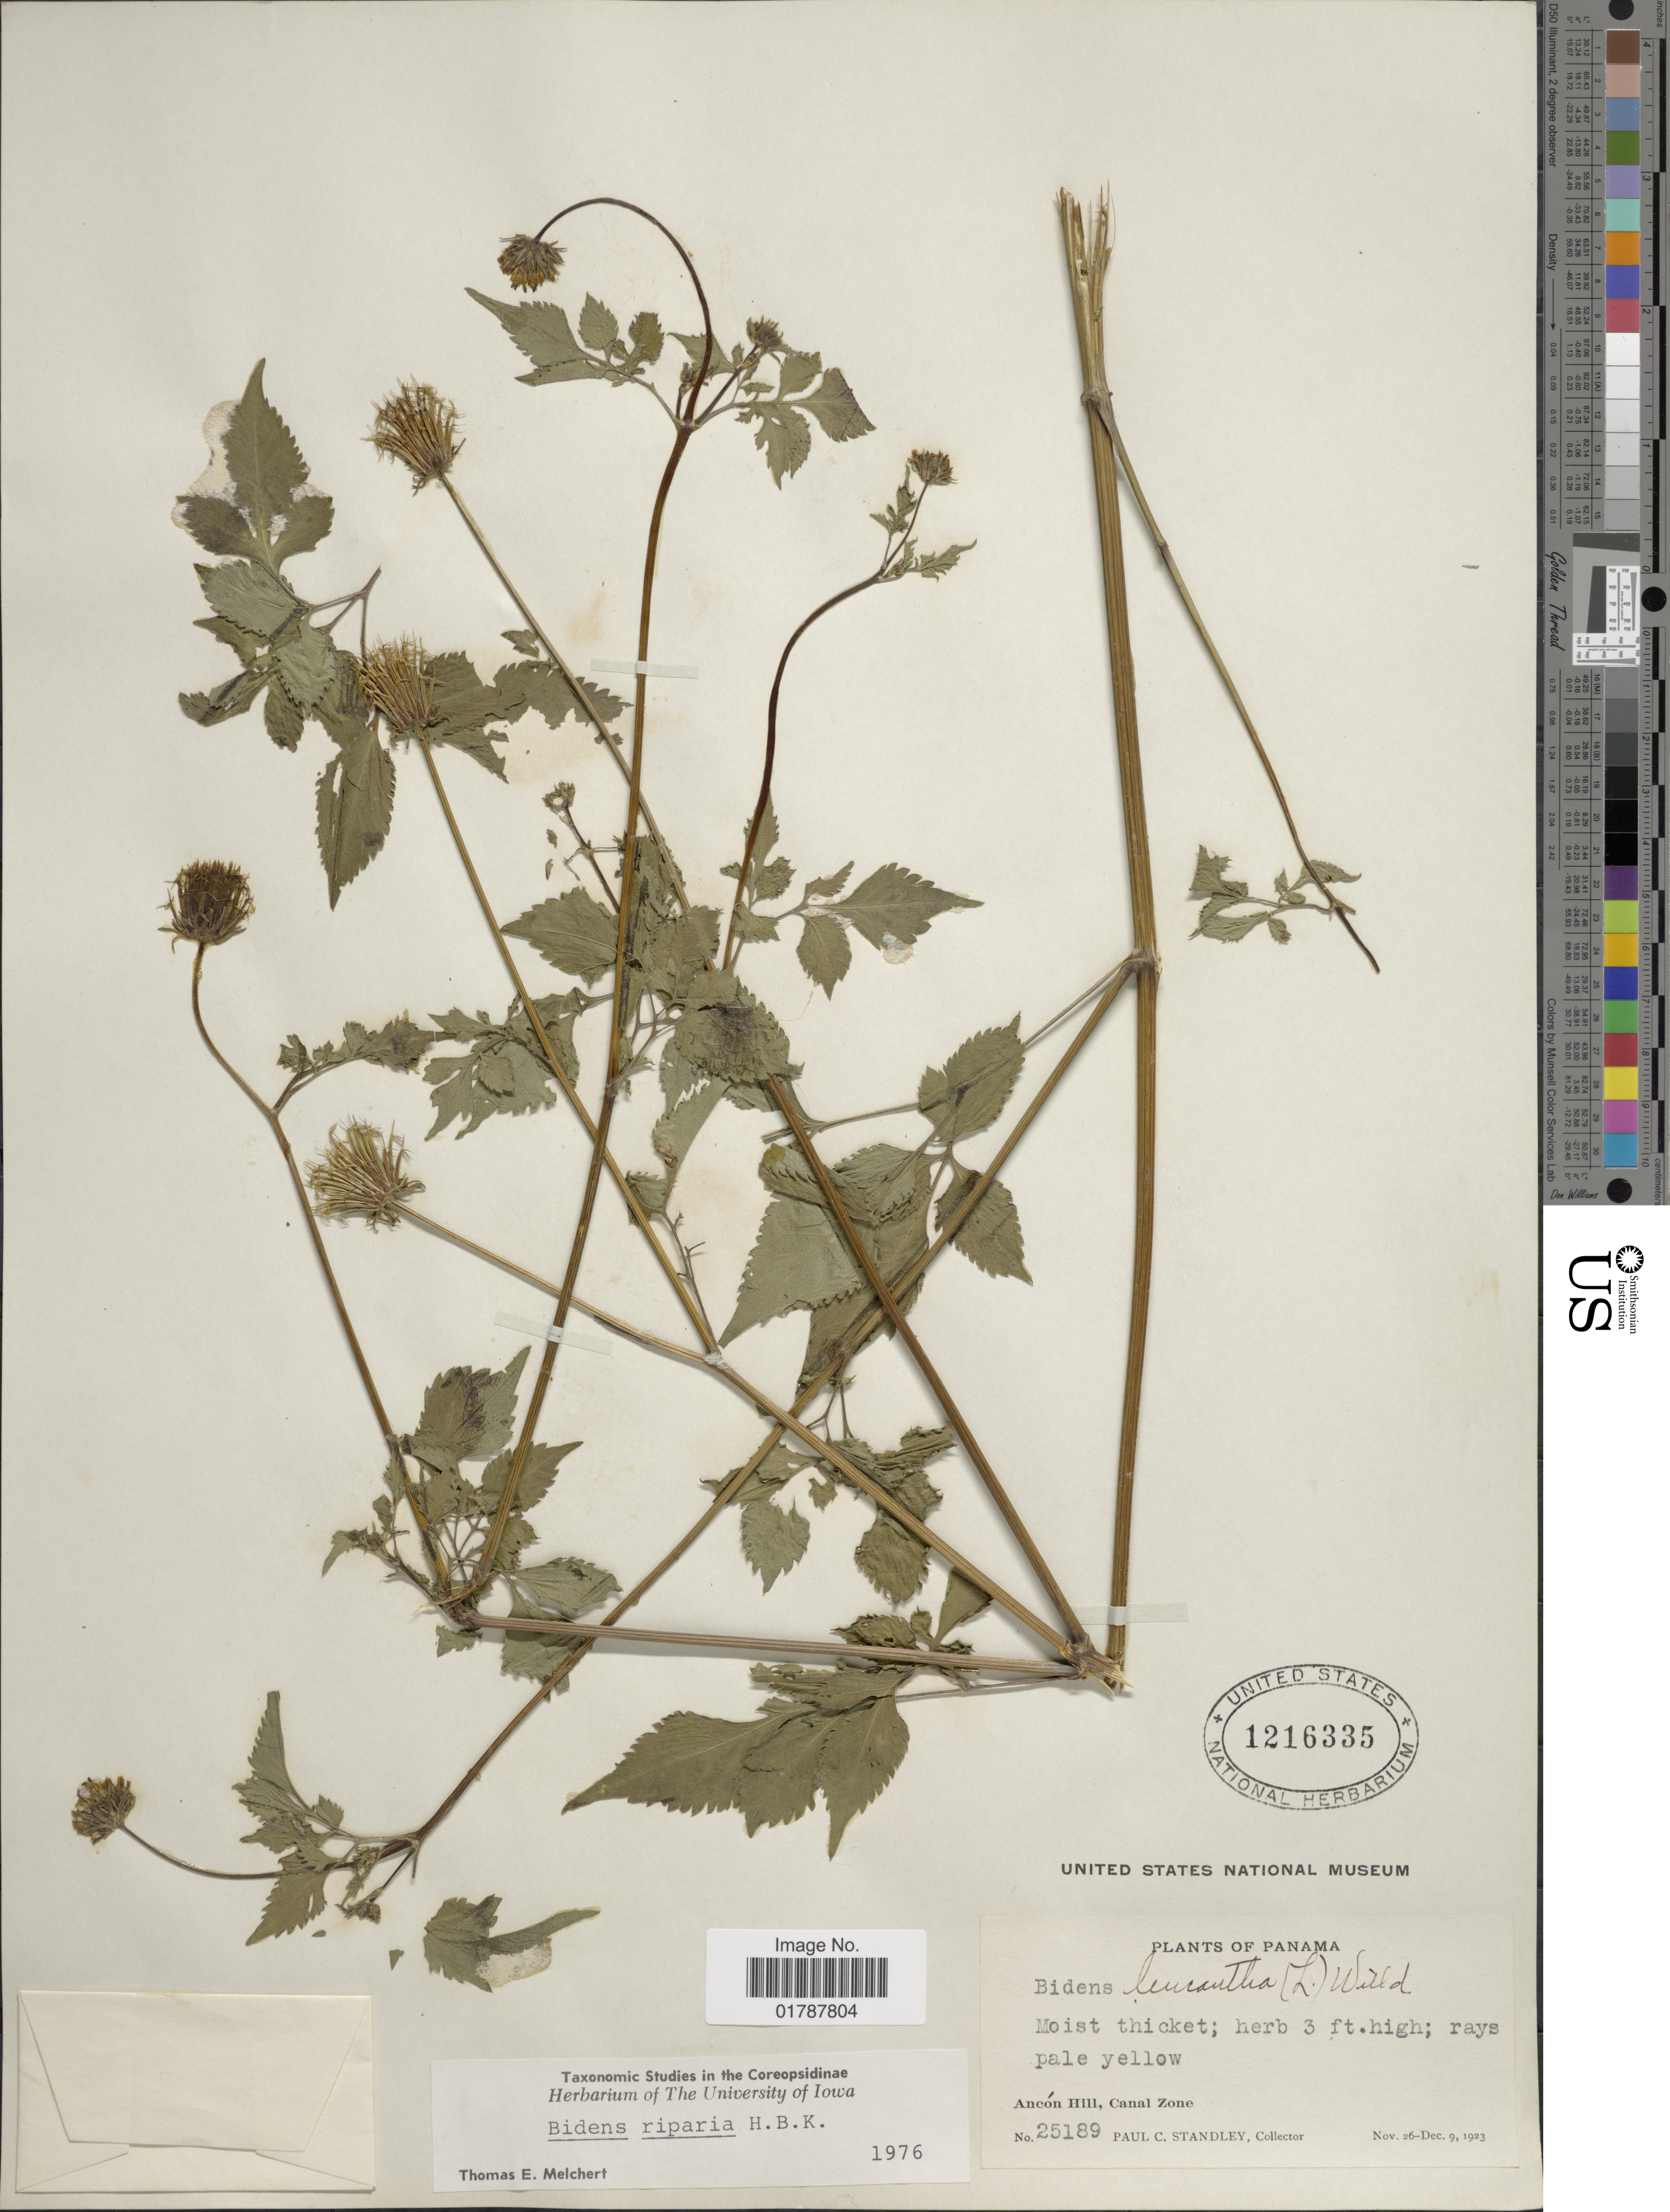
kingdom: Plantae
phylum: Tracheophyta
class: Magnoliopsida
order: Asterales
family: Asteraceae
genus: Bidens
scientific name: Bidens riparia var. refracta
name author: (Brandegee) O.E. Schulz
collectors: P. C. Standley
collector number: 25189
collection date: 1923-11-26/1923-12-09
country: Panama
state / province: Colón / Panamá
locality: Ancon Hill, Canal Zone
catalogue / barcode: US 1216335